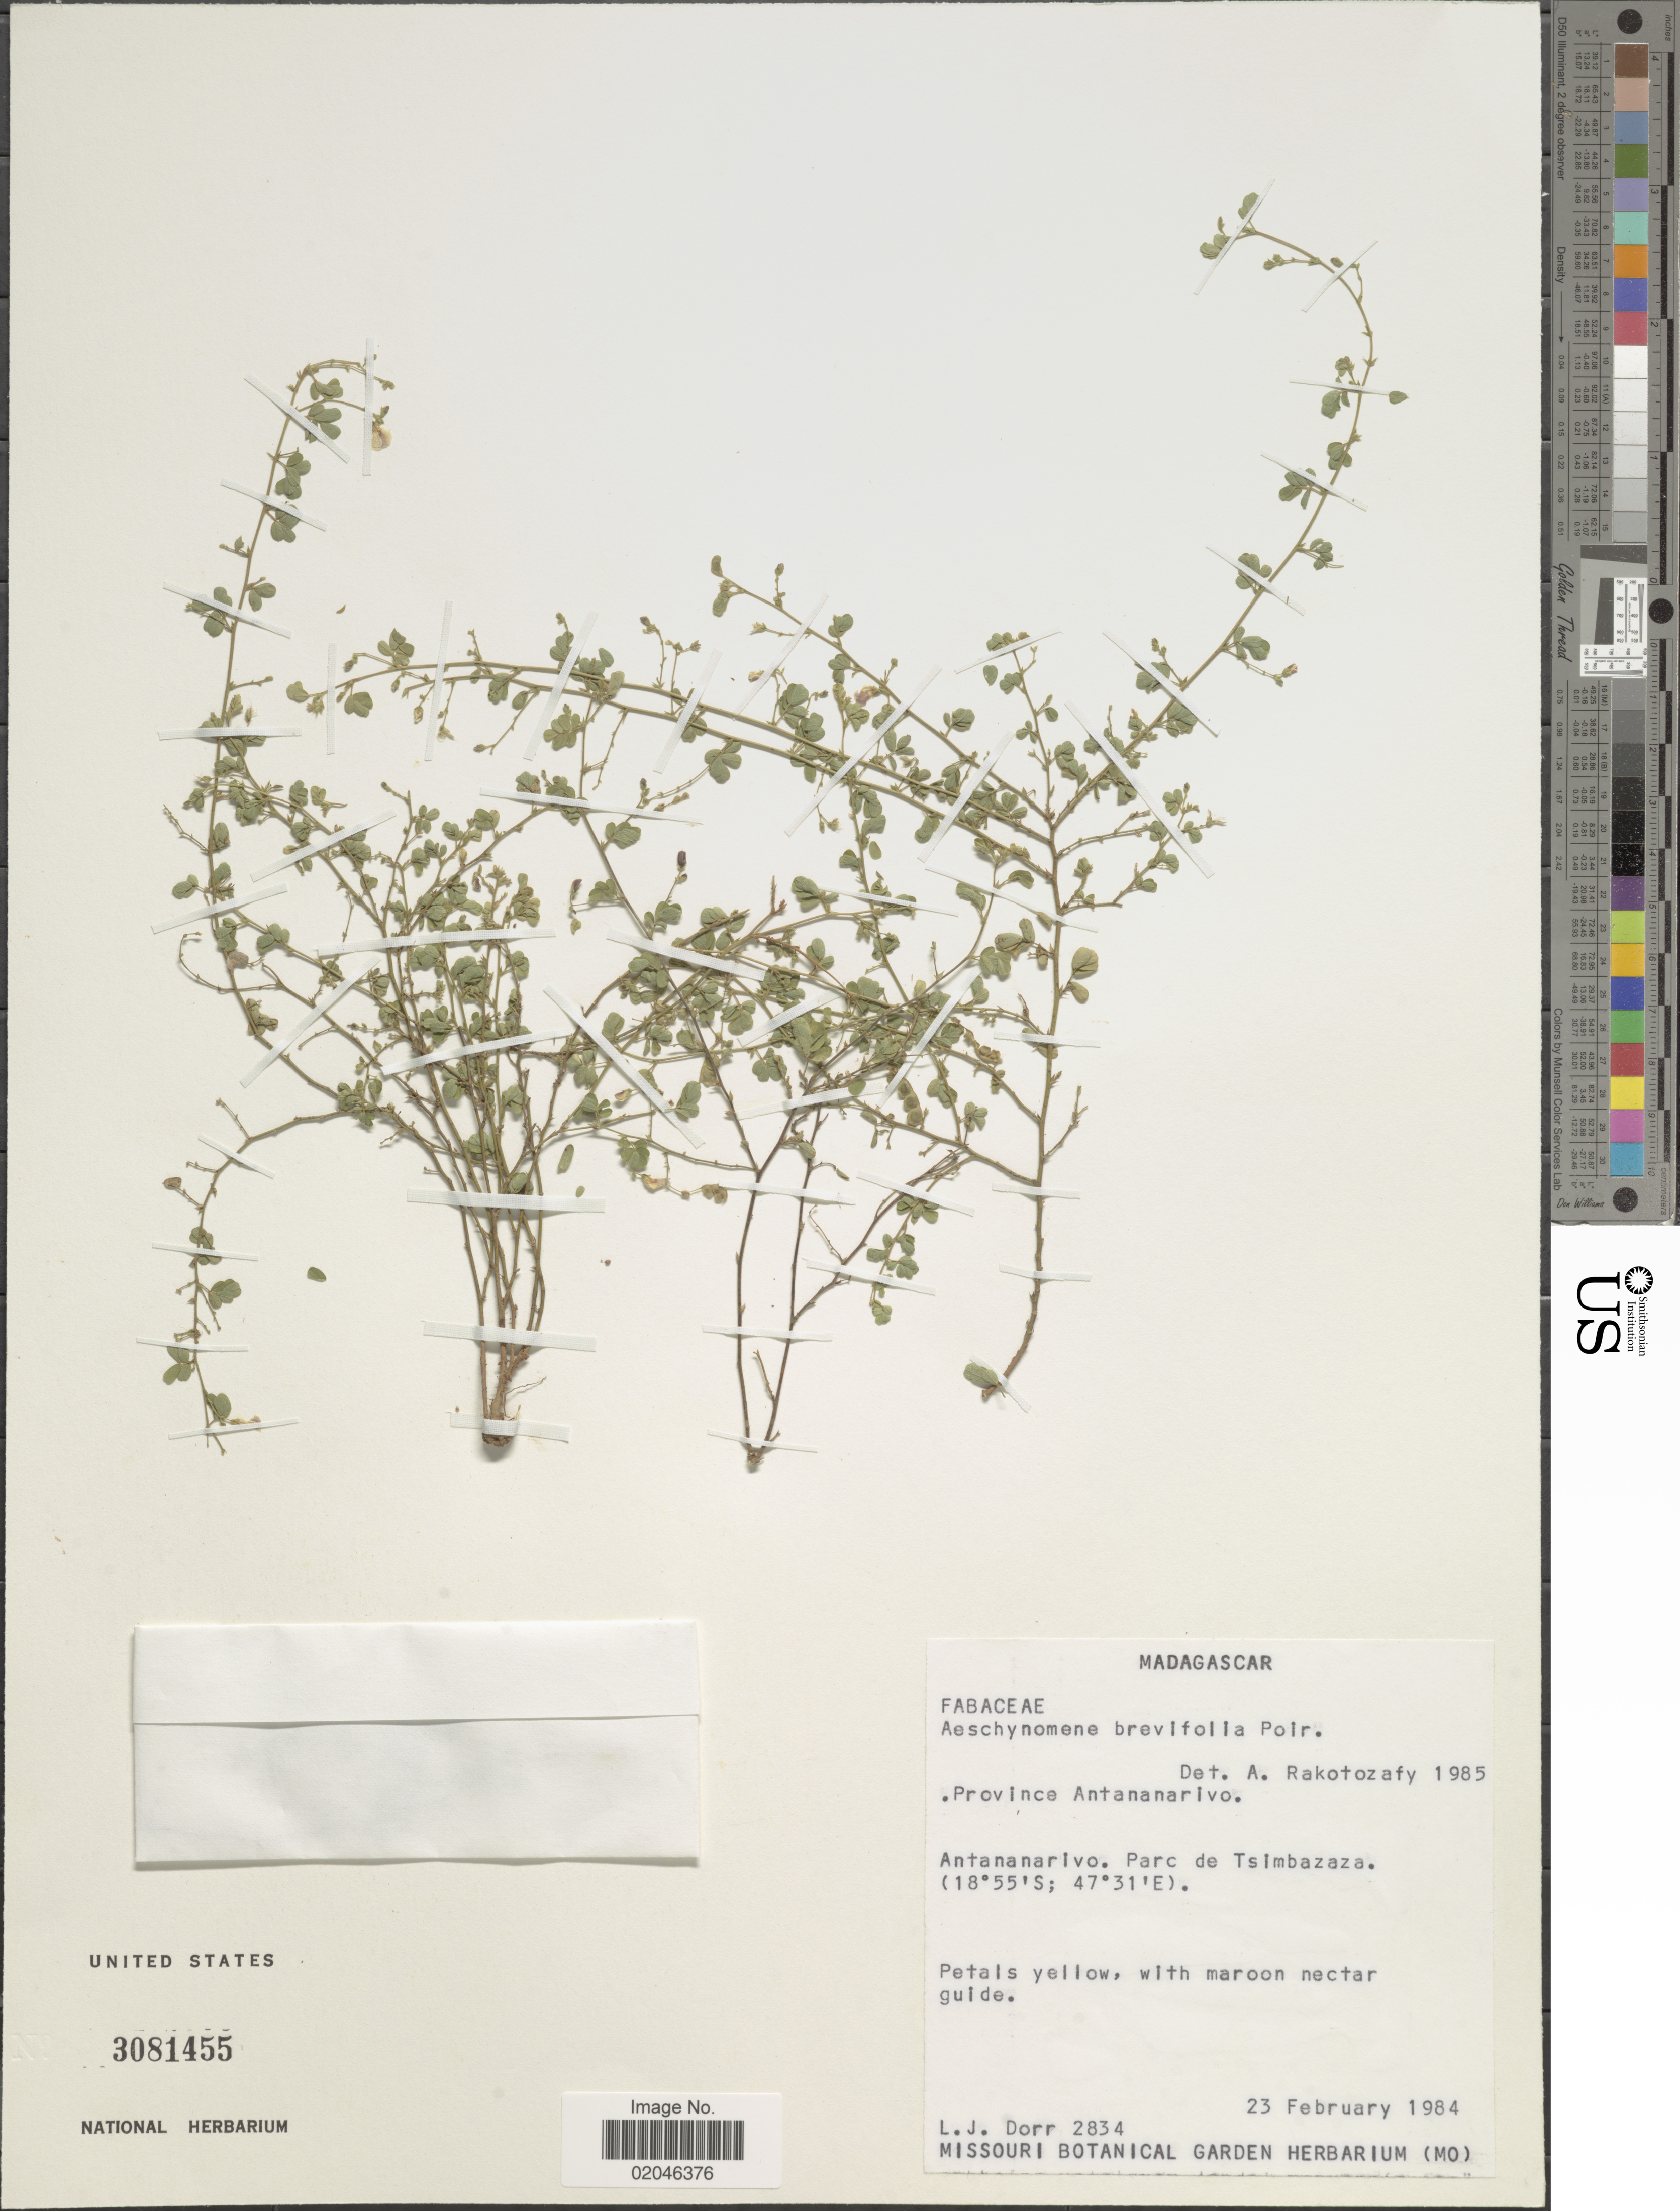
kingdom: Plantae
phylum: Tracheophyta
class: Magnoliopsida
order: Fabales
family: Fabaceae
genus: Aeschynomene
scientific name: Aeschynomene brevifolia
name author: Poir.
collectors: L. J. Dorr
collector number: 2834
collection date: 1984-02-23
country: Madagascar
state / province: Analamanga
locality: Province Antananarivo. Antananarivo. Parc de Tsimbazaza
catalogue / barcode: US 3081455